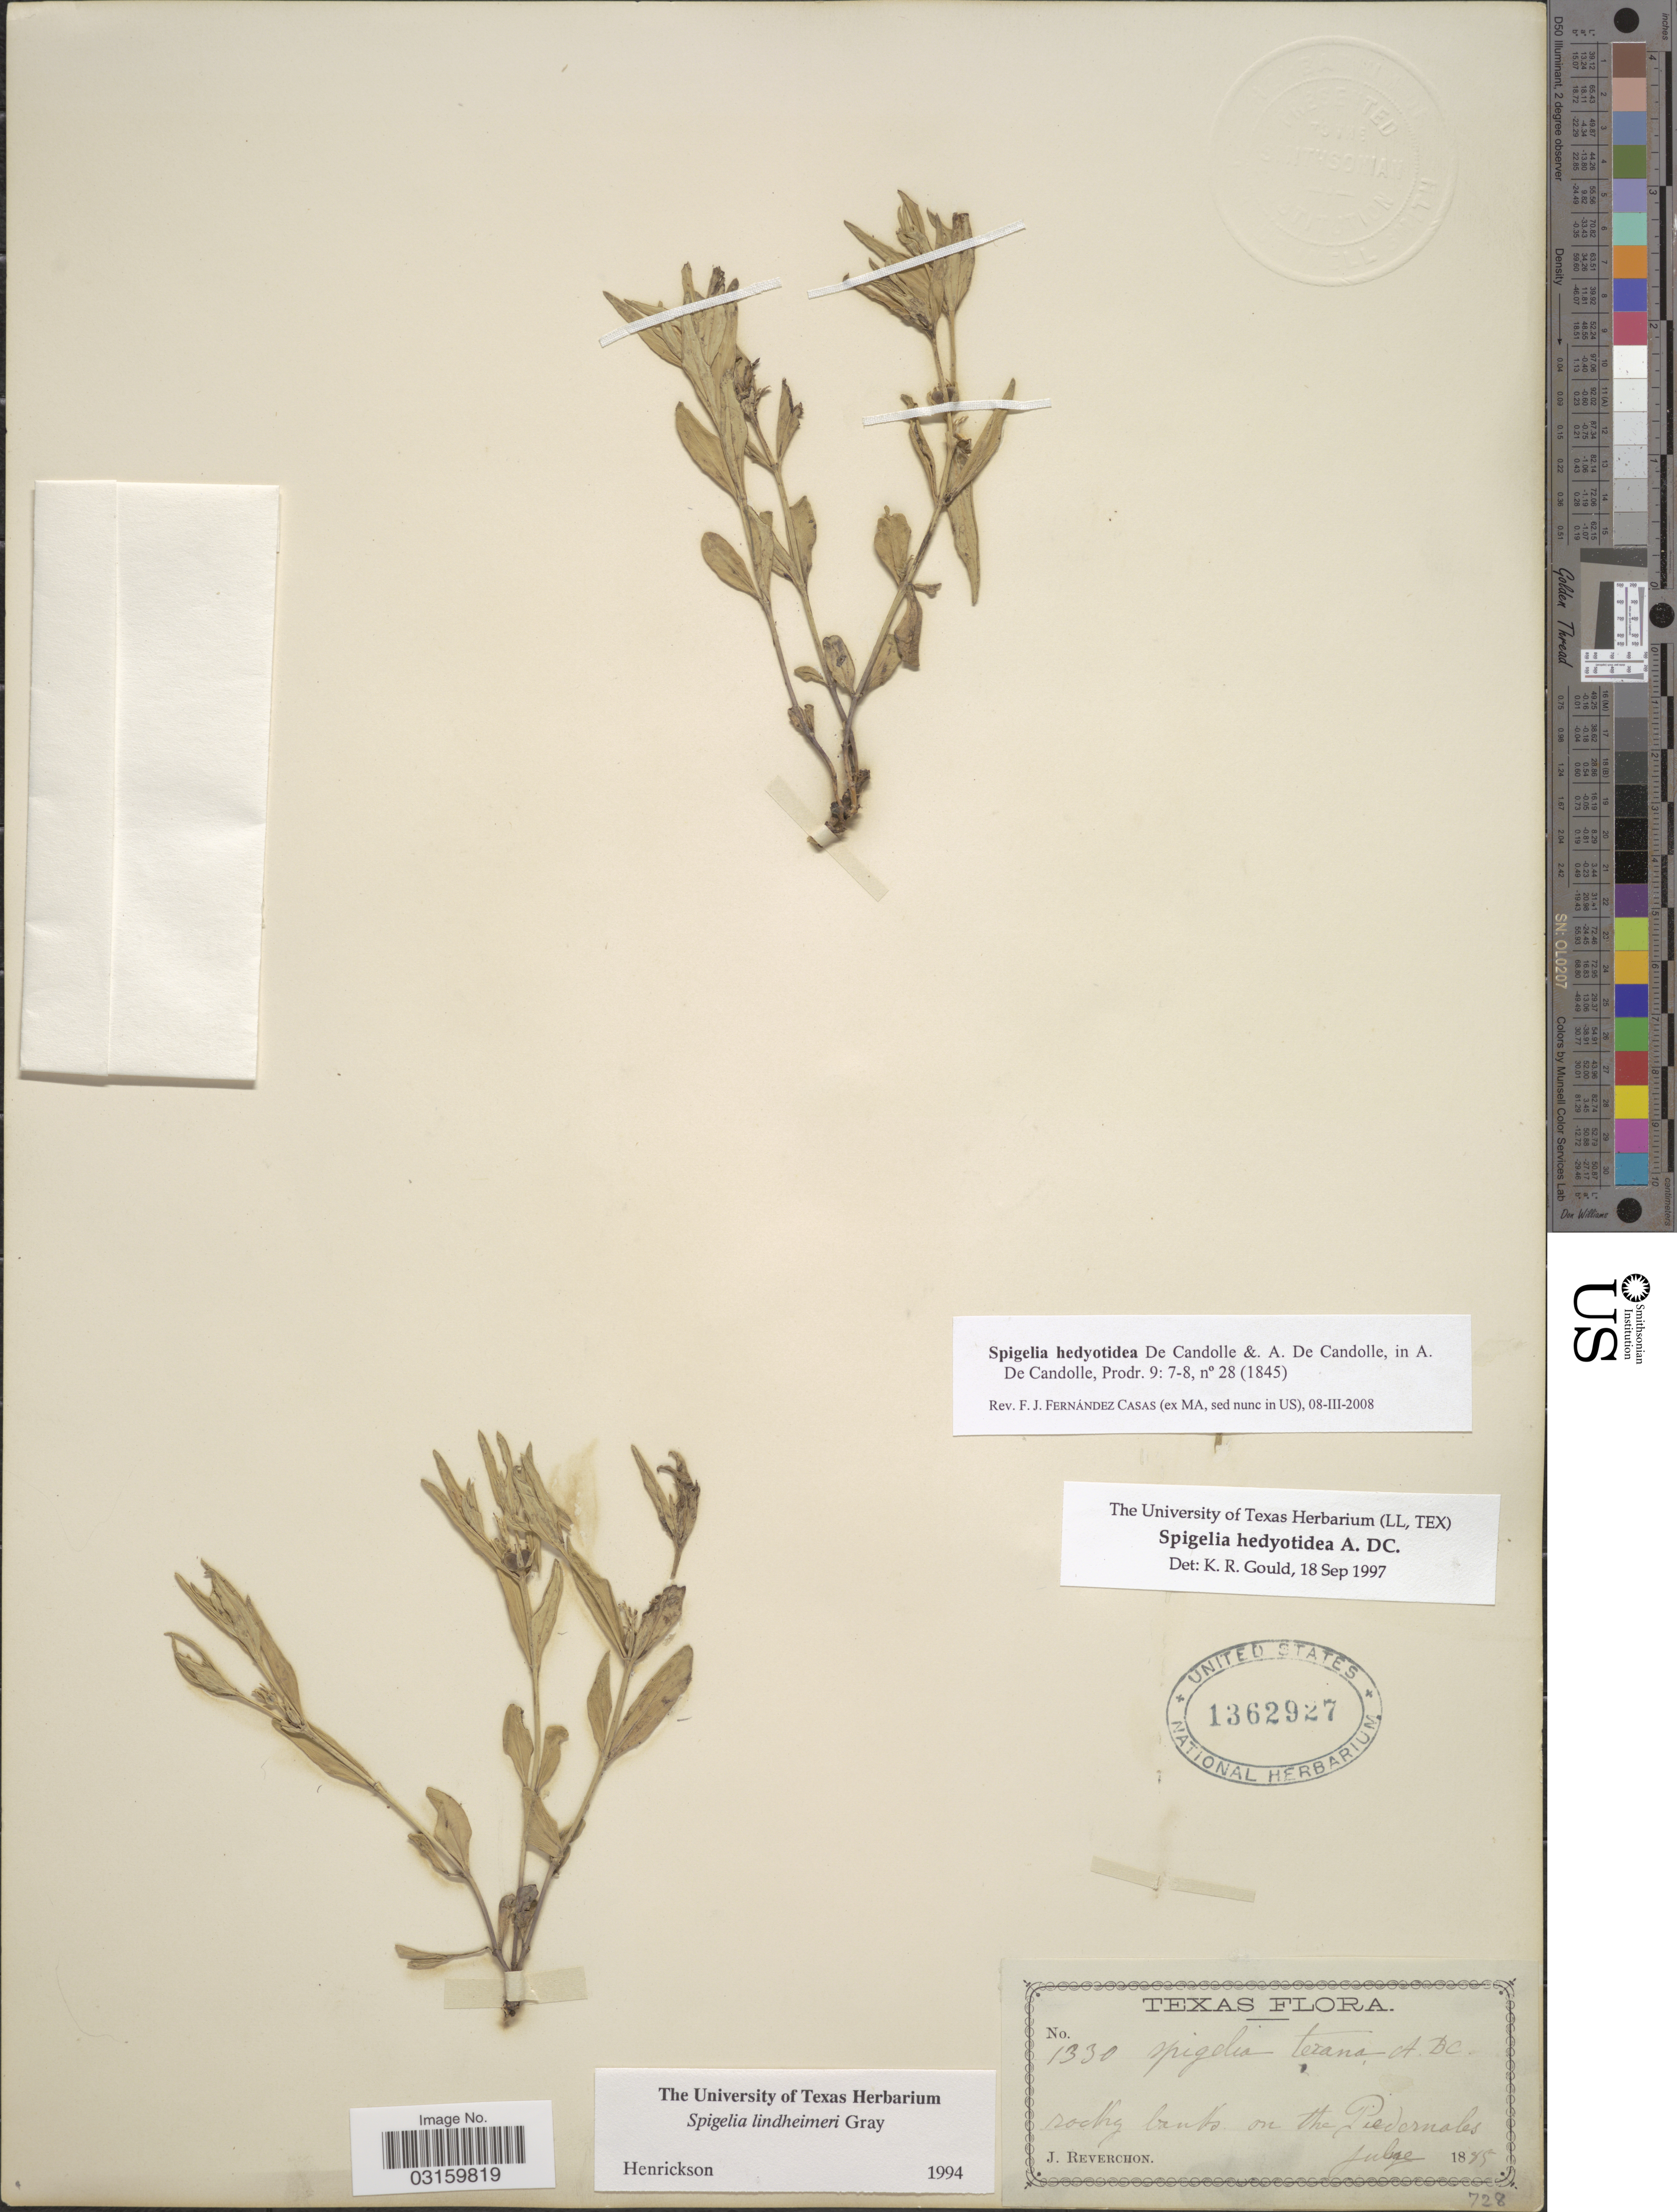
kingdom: Plantae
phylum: Tracheophyta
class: Magnoliopsida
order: Gentianales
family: Loganiaceae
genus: Spigelia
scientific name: Spigelia hedyotidea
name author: A. DC.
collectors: J. Reverchon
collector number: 1330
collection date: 1885-07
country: United States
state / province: Texas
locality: Rocky banks on the Piedernales.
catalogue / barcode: US 1362927